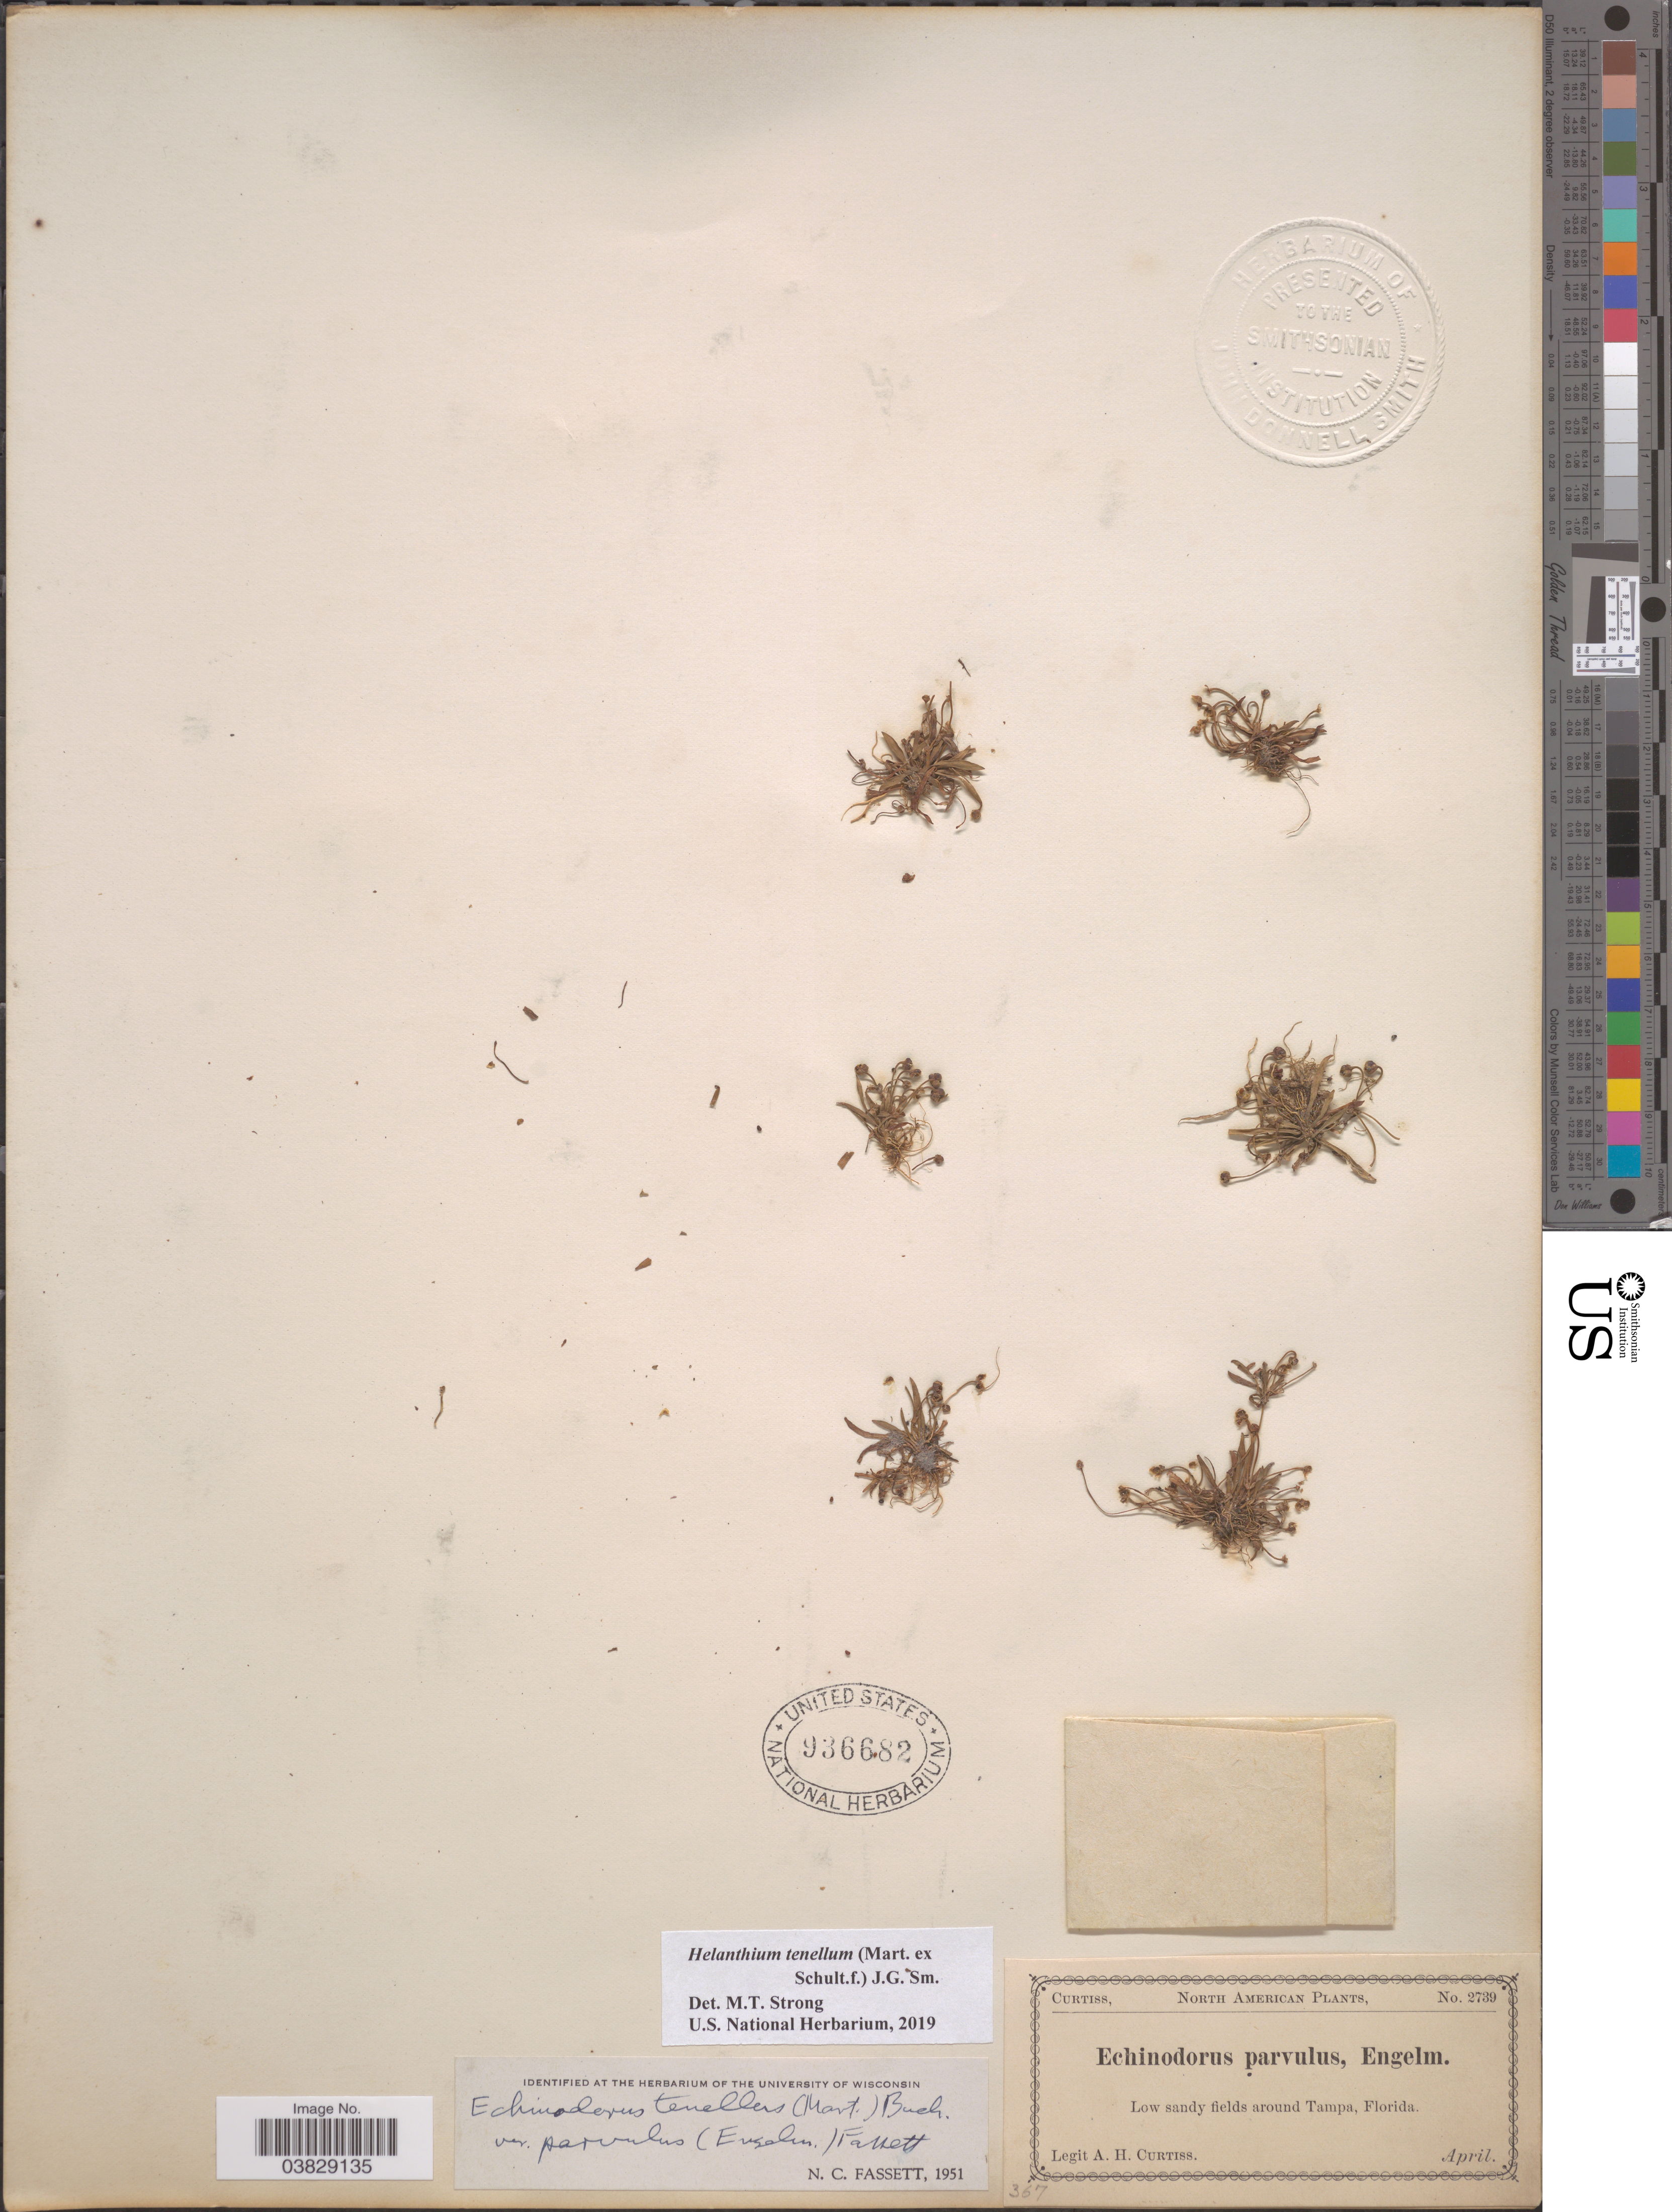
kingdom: Plantae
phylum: Tracheophyta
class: Liliopsida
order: Alismatales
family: Alismataceae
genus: Helanthium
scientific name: Helanthium tenellum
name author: (Mart. ex Schult. f.) J.G. Sm.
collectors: A. H. Curtiss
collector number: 2739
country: United States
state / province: Florida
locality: Low sandy fields around Tampa.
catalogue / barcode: US 936682